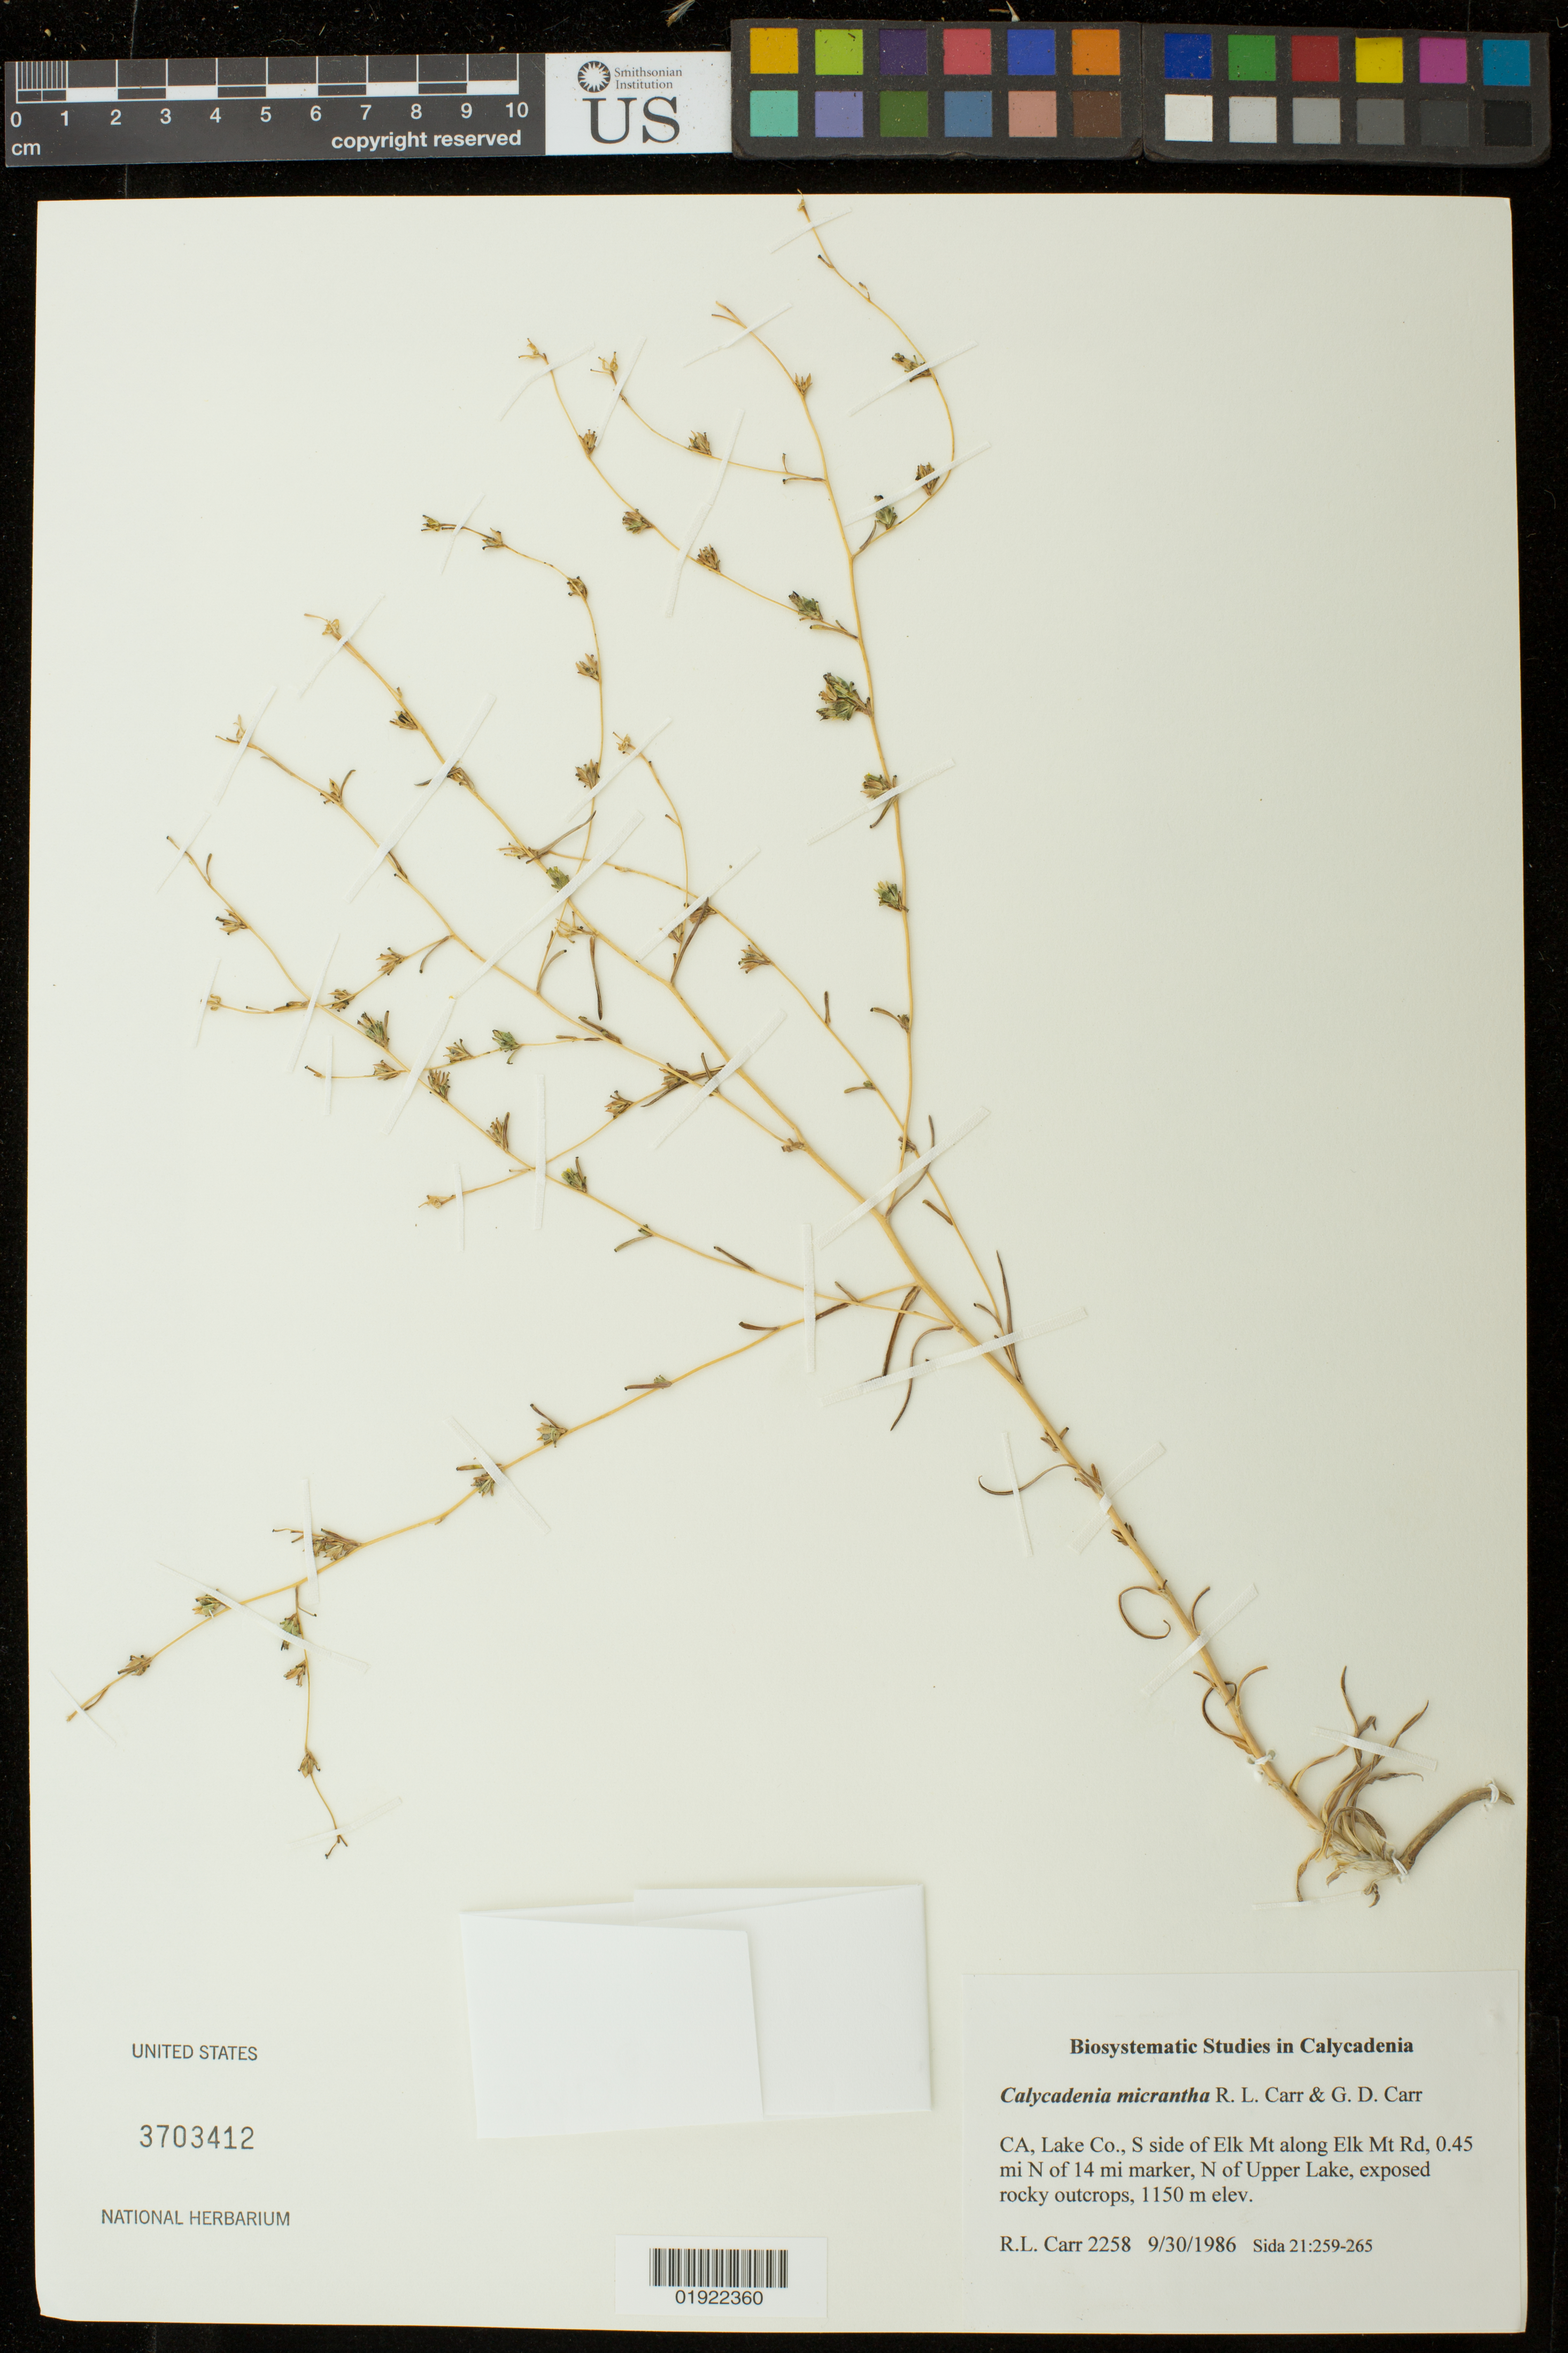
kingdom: Plantae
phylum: Tracheophyta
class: Magnoliopsida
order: Asterales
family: Asteraceae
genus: Calycadenia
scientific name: Calycadenia micrantha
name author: Carr & G.D. Carr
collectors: R. Carr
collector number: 2258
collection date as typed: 9/30/1986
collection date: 1986-09-30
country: United States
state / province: California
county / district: Lake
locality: S side of Elk Mt along Elk Mt Rd, 0.45 mi N of 14 mi marker, N of Upper Lake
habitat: exposed rocky outcrops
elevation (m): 1150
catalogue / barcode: US 3703412